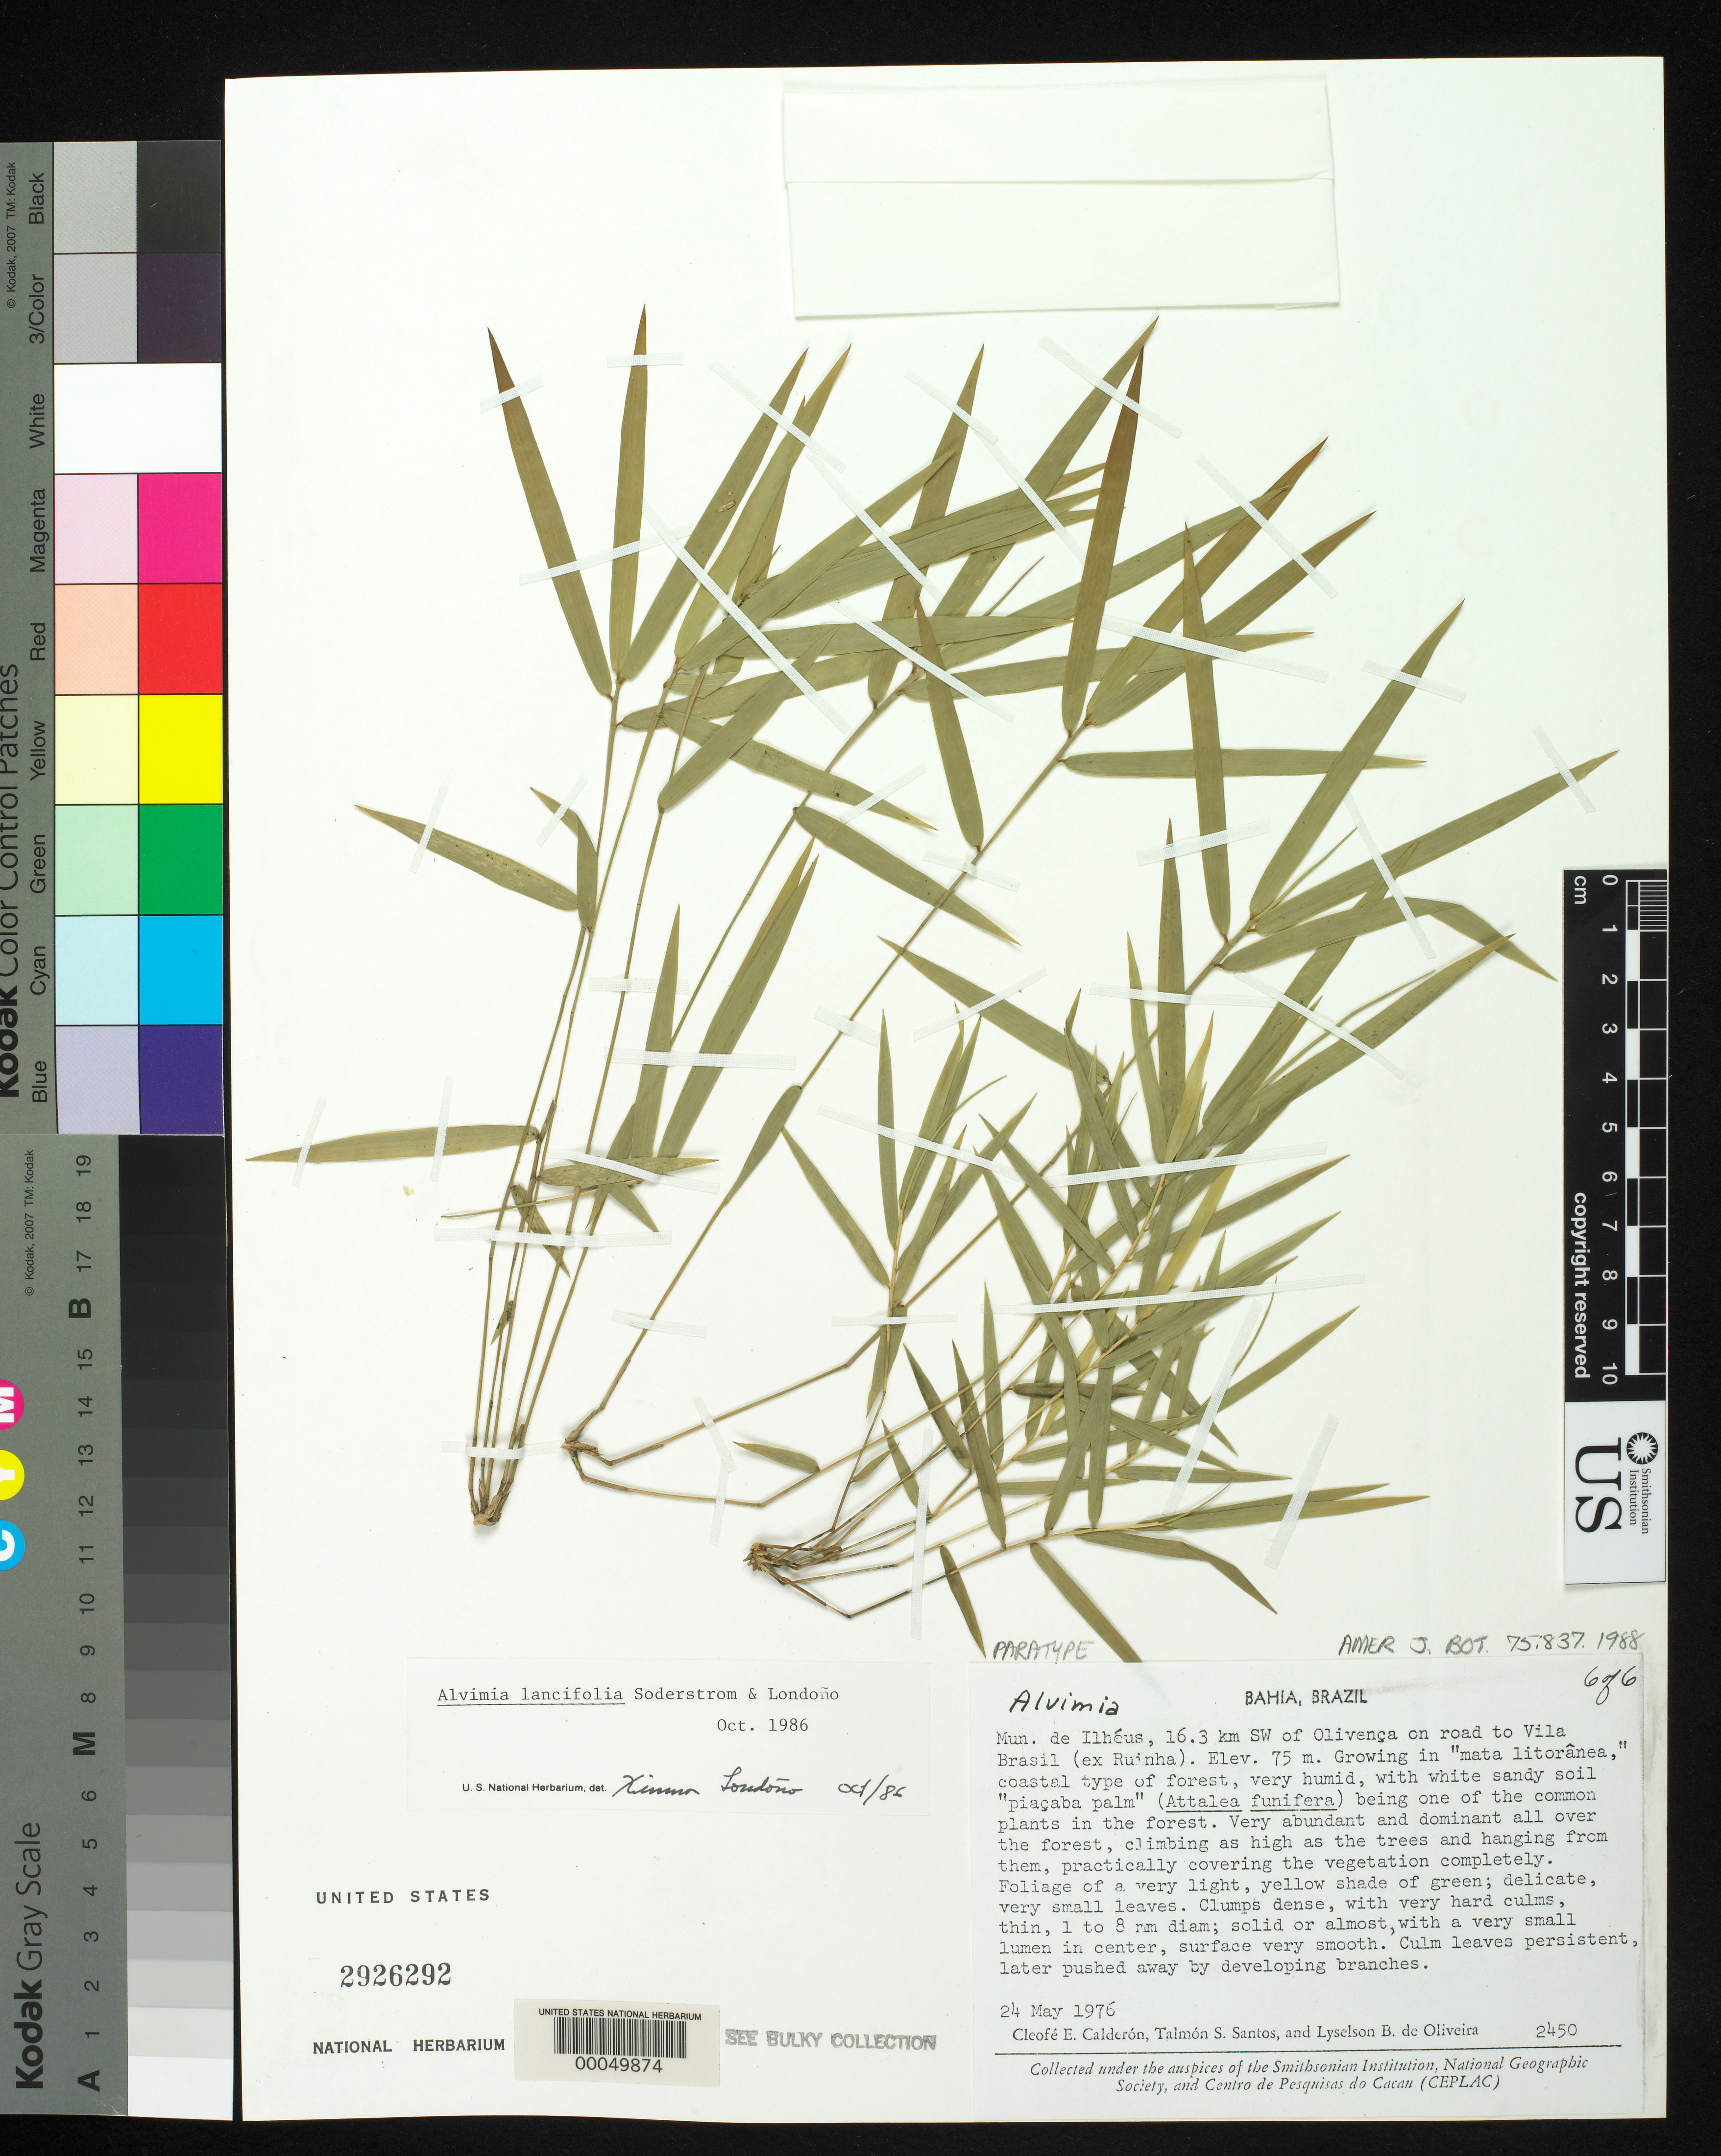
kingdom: Plantae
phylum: Tracheophyta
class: Liliopsida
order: Poales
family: Poaceae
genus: Alvimia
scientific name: Alvimia lancifolia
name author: Soderstr. & Londoño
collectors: C. E. Calderón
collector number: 2450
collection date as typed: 24 May 1976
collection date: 1976-05-24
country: Brazil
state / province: Bahia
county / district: Ilhéus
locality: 16.3 km se of olivencia on road to vila brasil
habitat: Coastal type of forest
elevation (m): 75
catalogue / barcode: US 2926292